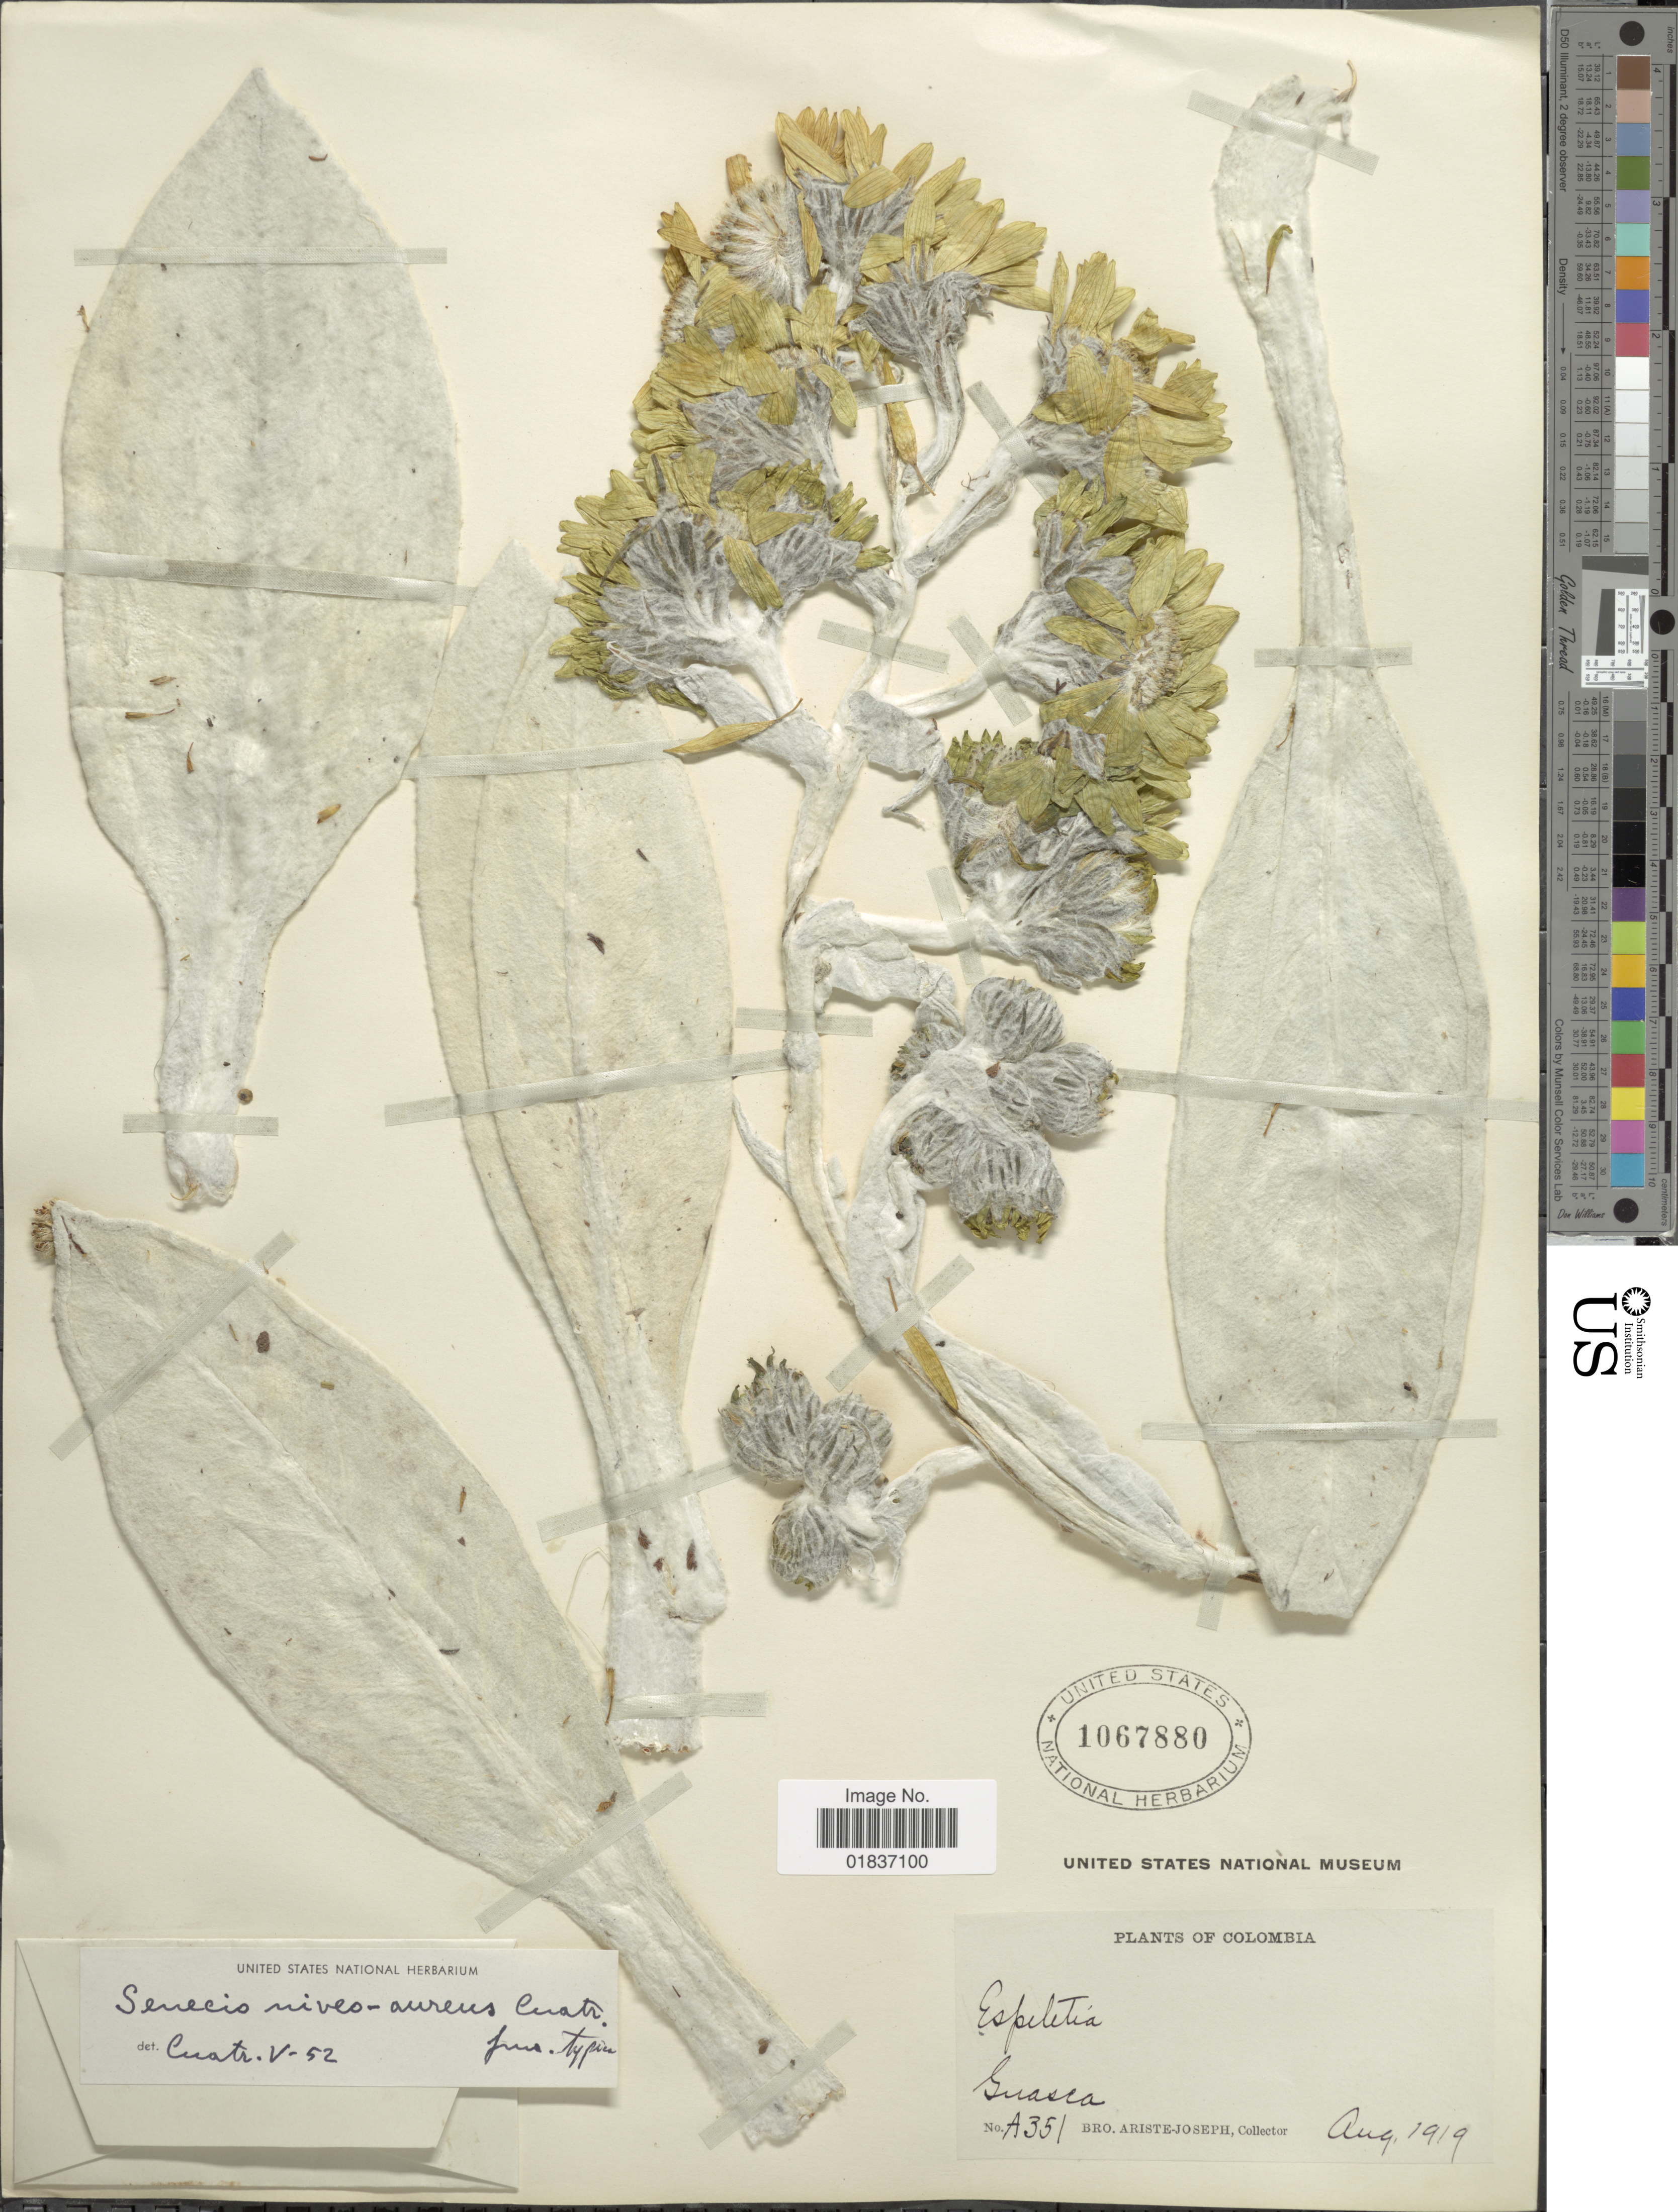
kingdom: Plantae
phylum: Tracheophyta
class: Magnoliopsida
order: Asterales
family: Asteraceae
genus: Senecio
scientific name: Senecio niveo-aureus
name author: Cuatrec.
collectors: Bro. Ariste-Joseph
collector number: A351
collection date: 1919-08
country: Colombia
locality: Guasca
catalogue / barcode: US 1067880